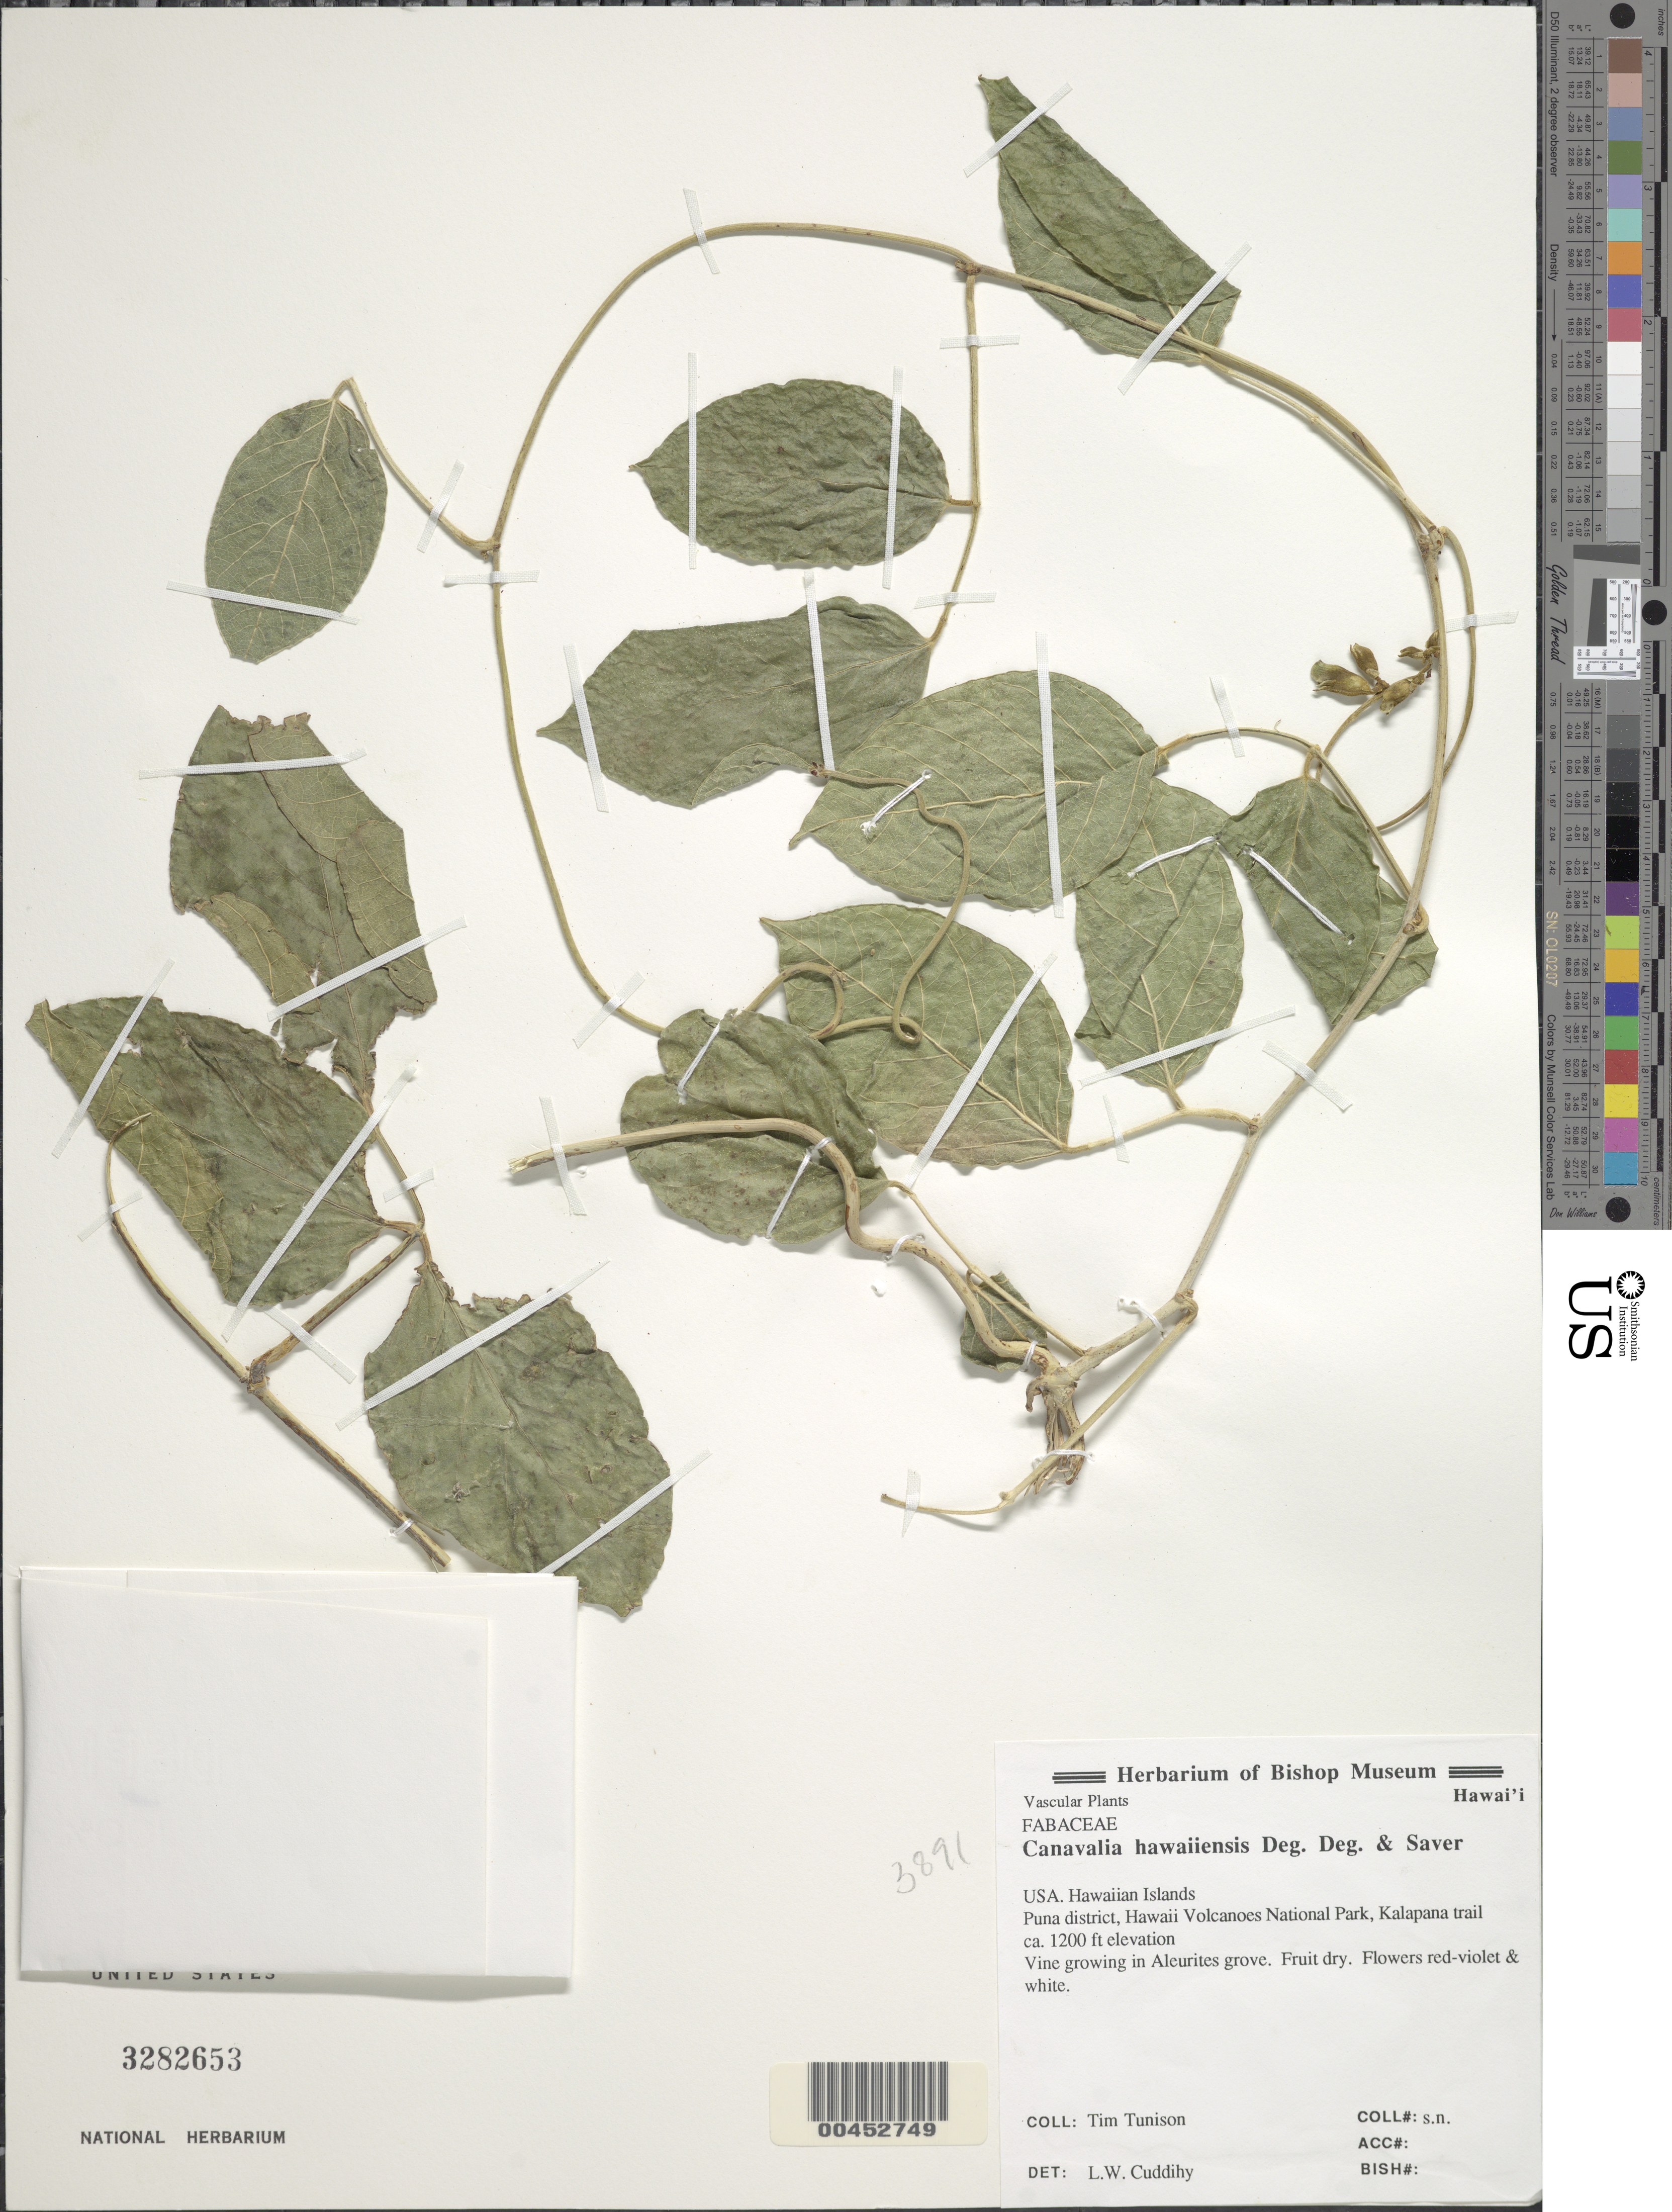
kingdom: Plantae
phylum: Tracheophyta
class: Magnoliopsida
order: Fabales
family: Fabaceae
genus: Canavalia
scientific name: Canavalia hawaiiensis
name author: O. Deg. & J.D. Sauer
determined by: Cuddihy, L. W.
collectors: T. Tunison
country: United States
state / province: Hawaii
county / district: Hawaii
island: Hawaii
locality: Puna Dist, Hawaii Volcanoes National Park, Kalapana Trail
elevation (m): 366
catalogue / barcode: US 3282653